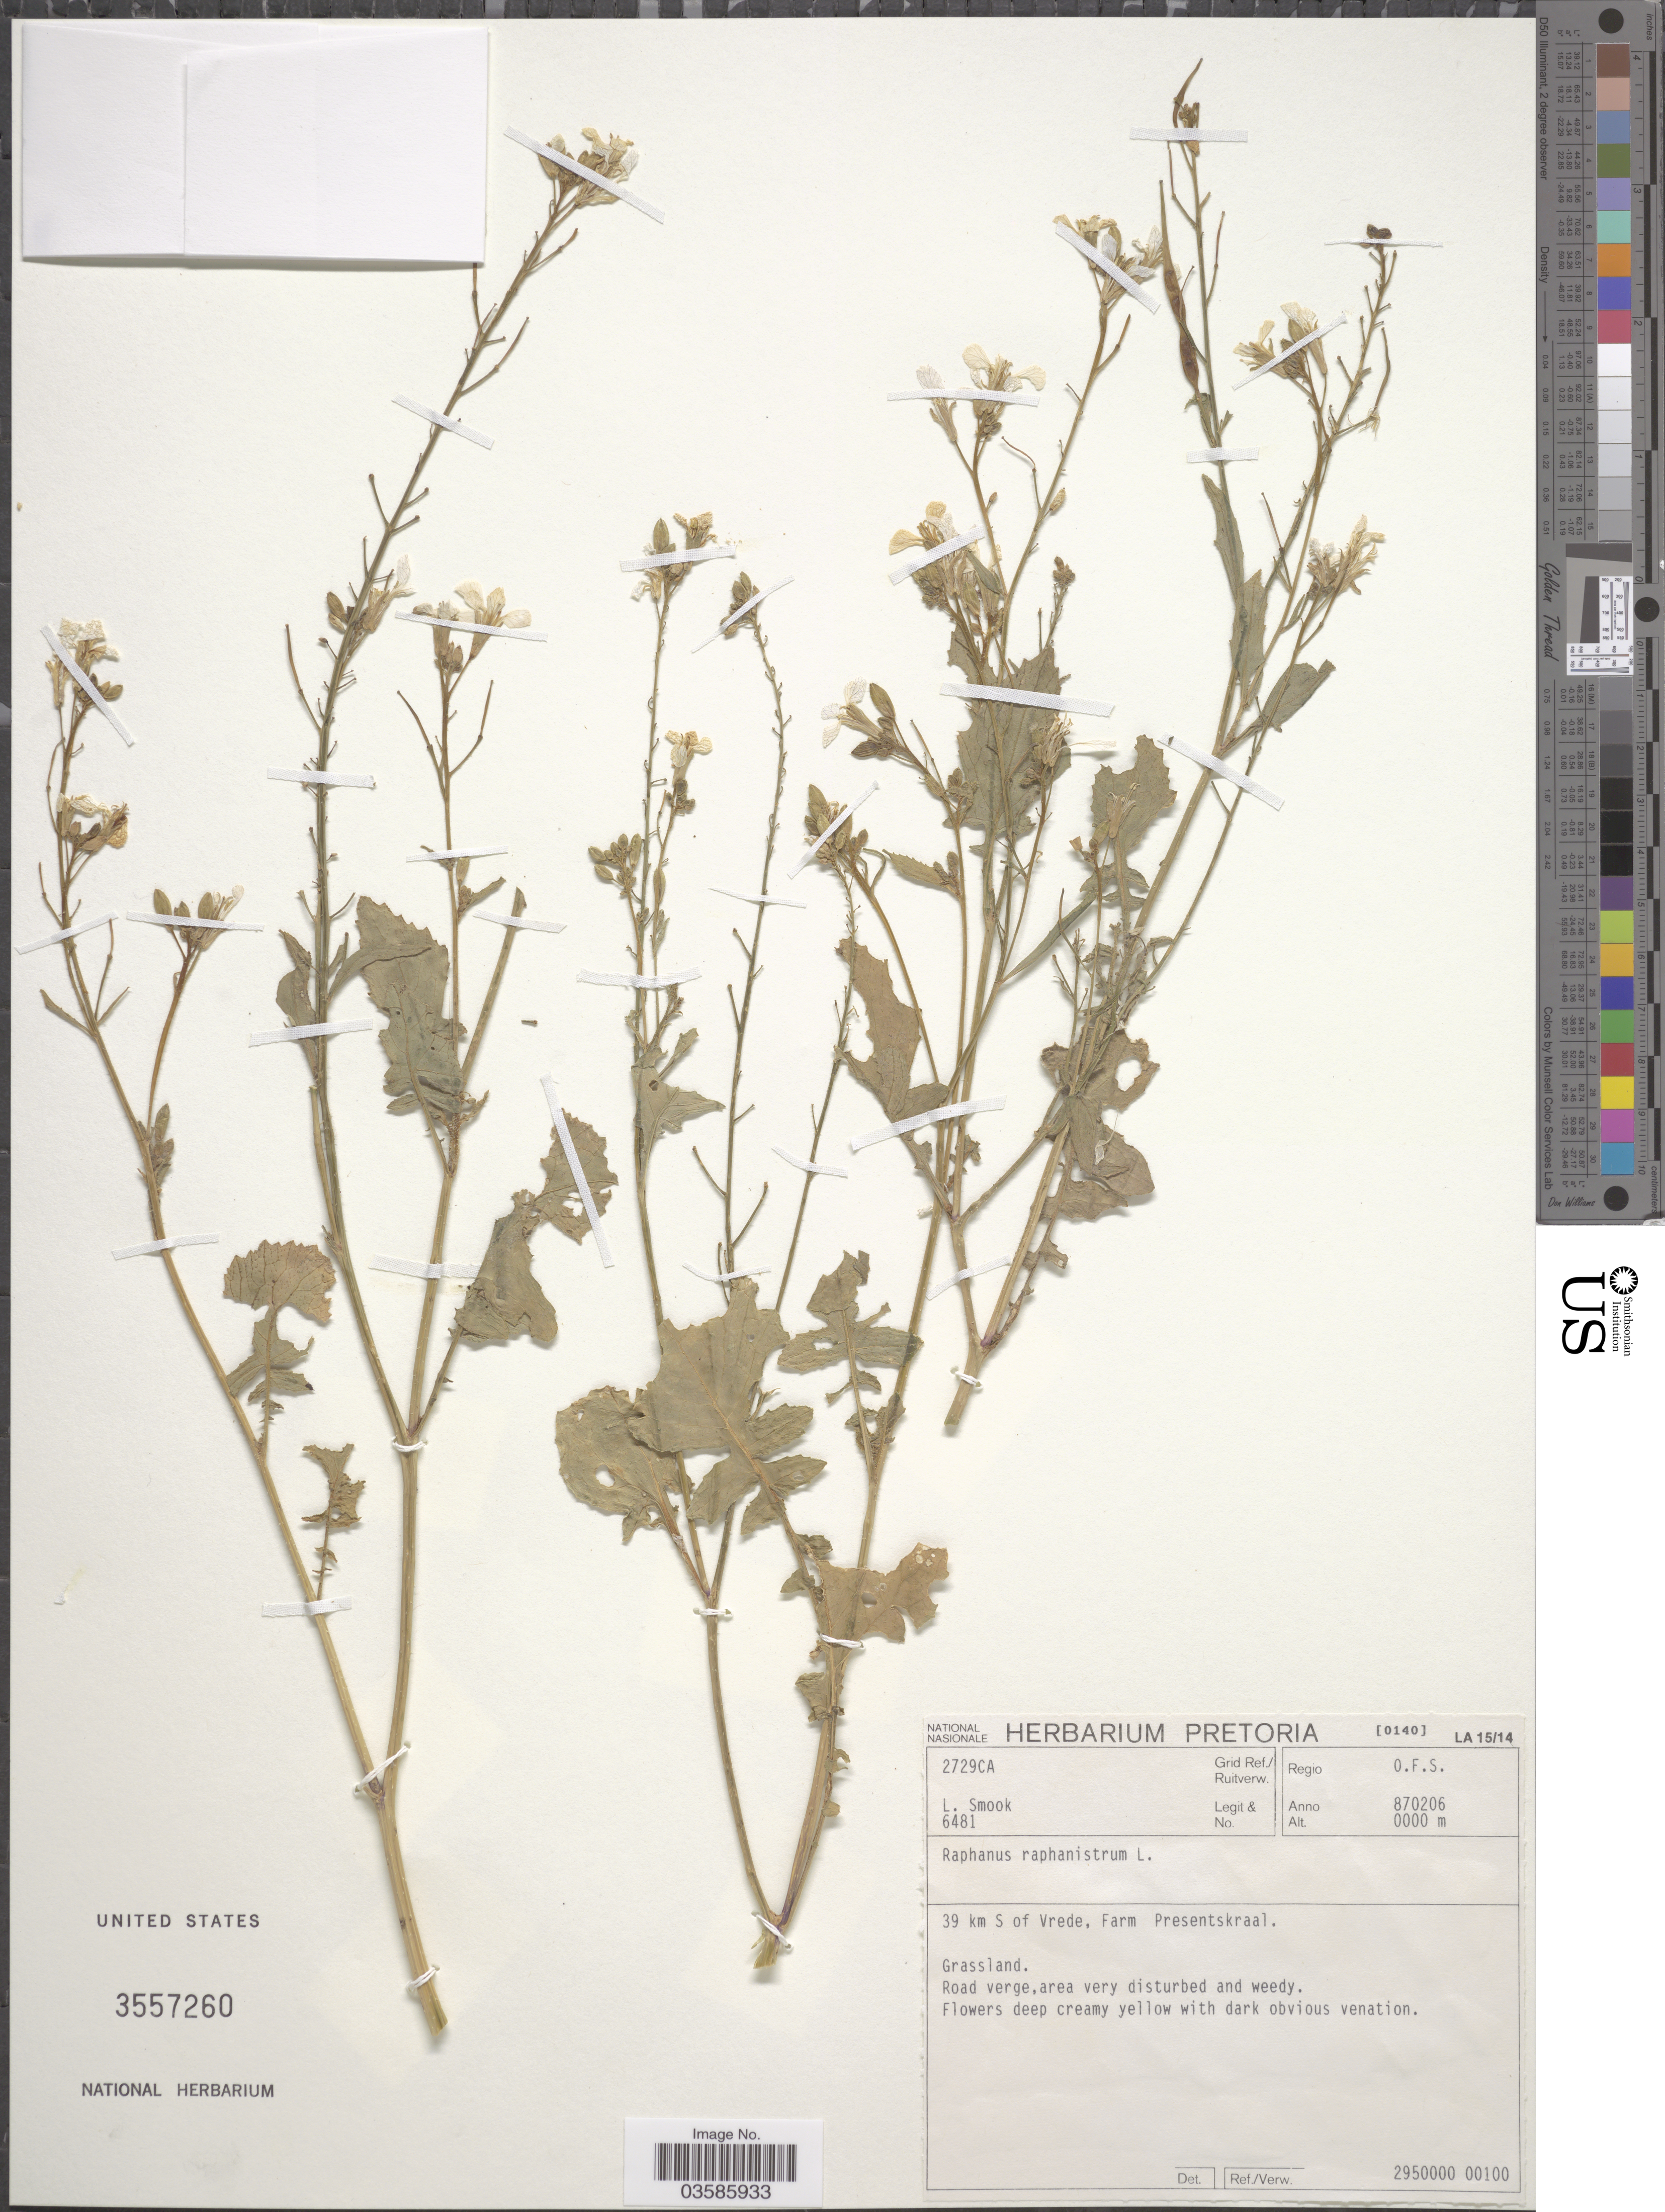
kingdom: Plantae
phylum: Tracheophyta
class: Magnoliopsida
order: Brassicales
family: Brassicaceae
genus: Raphanus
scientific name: Raphanus raphanistrum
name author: L.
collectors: L. Smook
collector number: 6481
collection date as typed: Transcribed d/m/y: 6/2/87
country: South Africa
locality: Grid Ref,/Ruitverw. 2729CA. Regio O.F.S. 39 km S. of Vrede, Farm Presentskraal. Grassland.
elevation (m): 0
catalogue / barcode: US 3557260